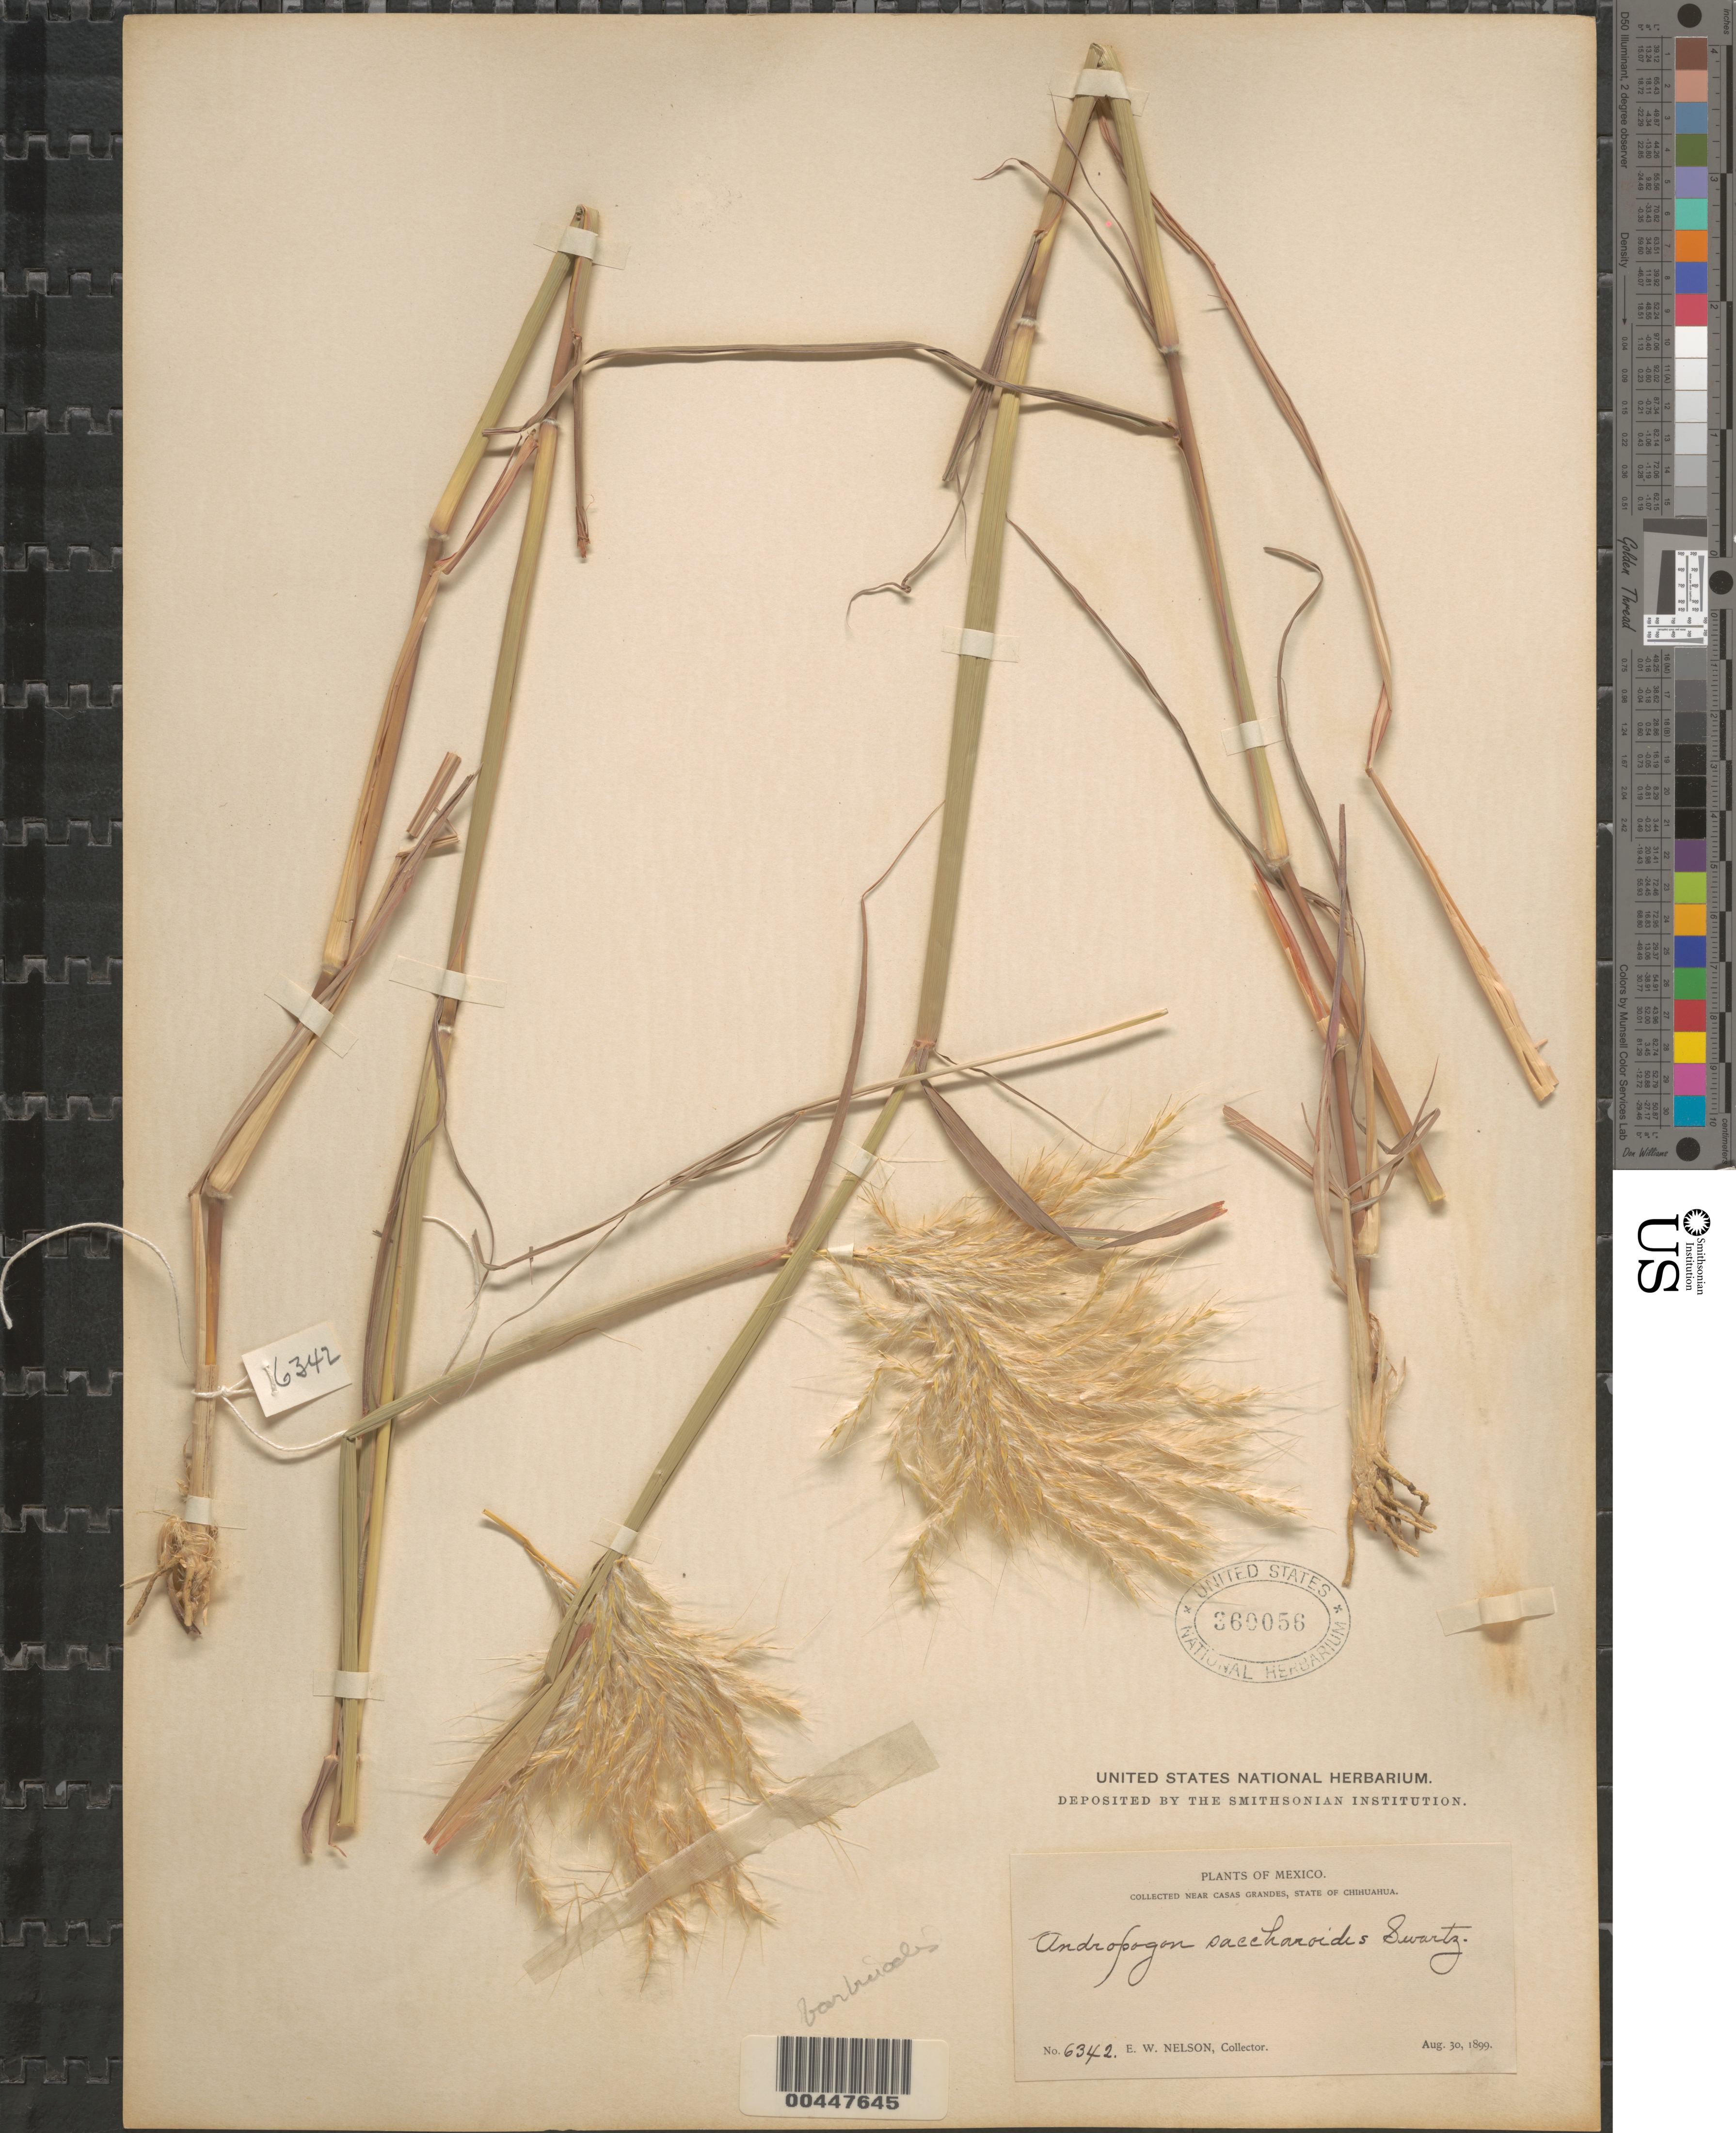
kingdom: Plantae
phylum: Tracheophyta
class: Liliopsida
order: Poales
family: Poaceae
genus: Andropogon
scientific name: Andropogon barbinodis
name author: Lag.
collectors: E. W. Nelson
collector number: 6342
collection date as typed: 30 Aug 1899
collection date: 1899-08-30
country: Mexico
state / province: Chihuahua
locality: near Casas Grandes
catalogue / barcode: US 360056